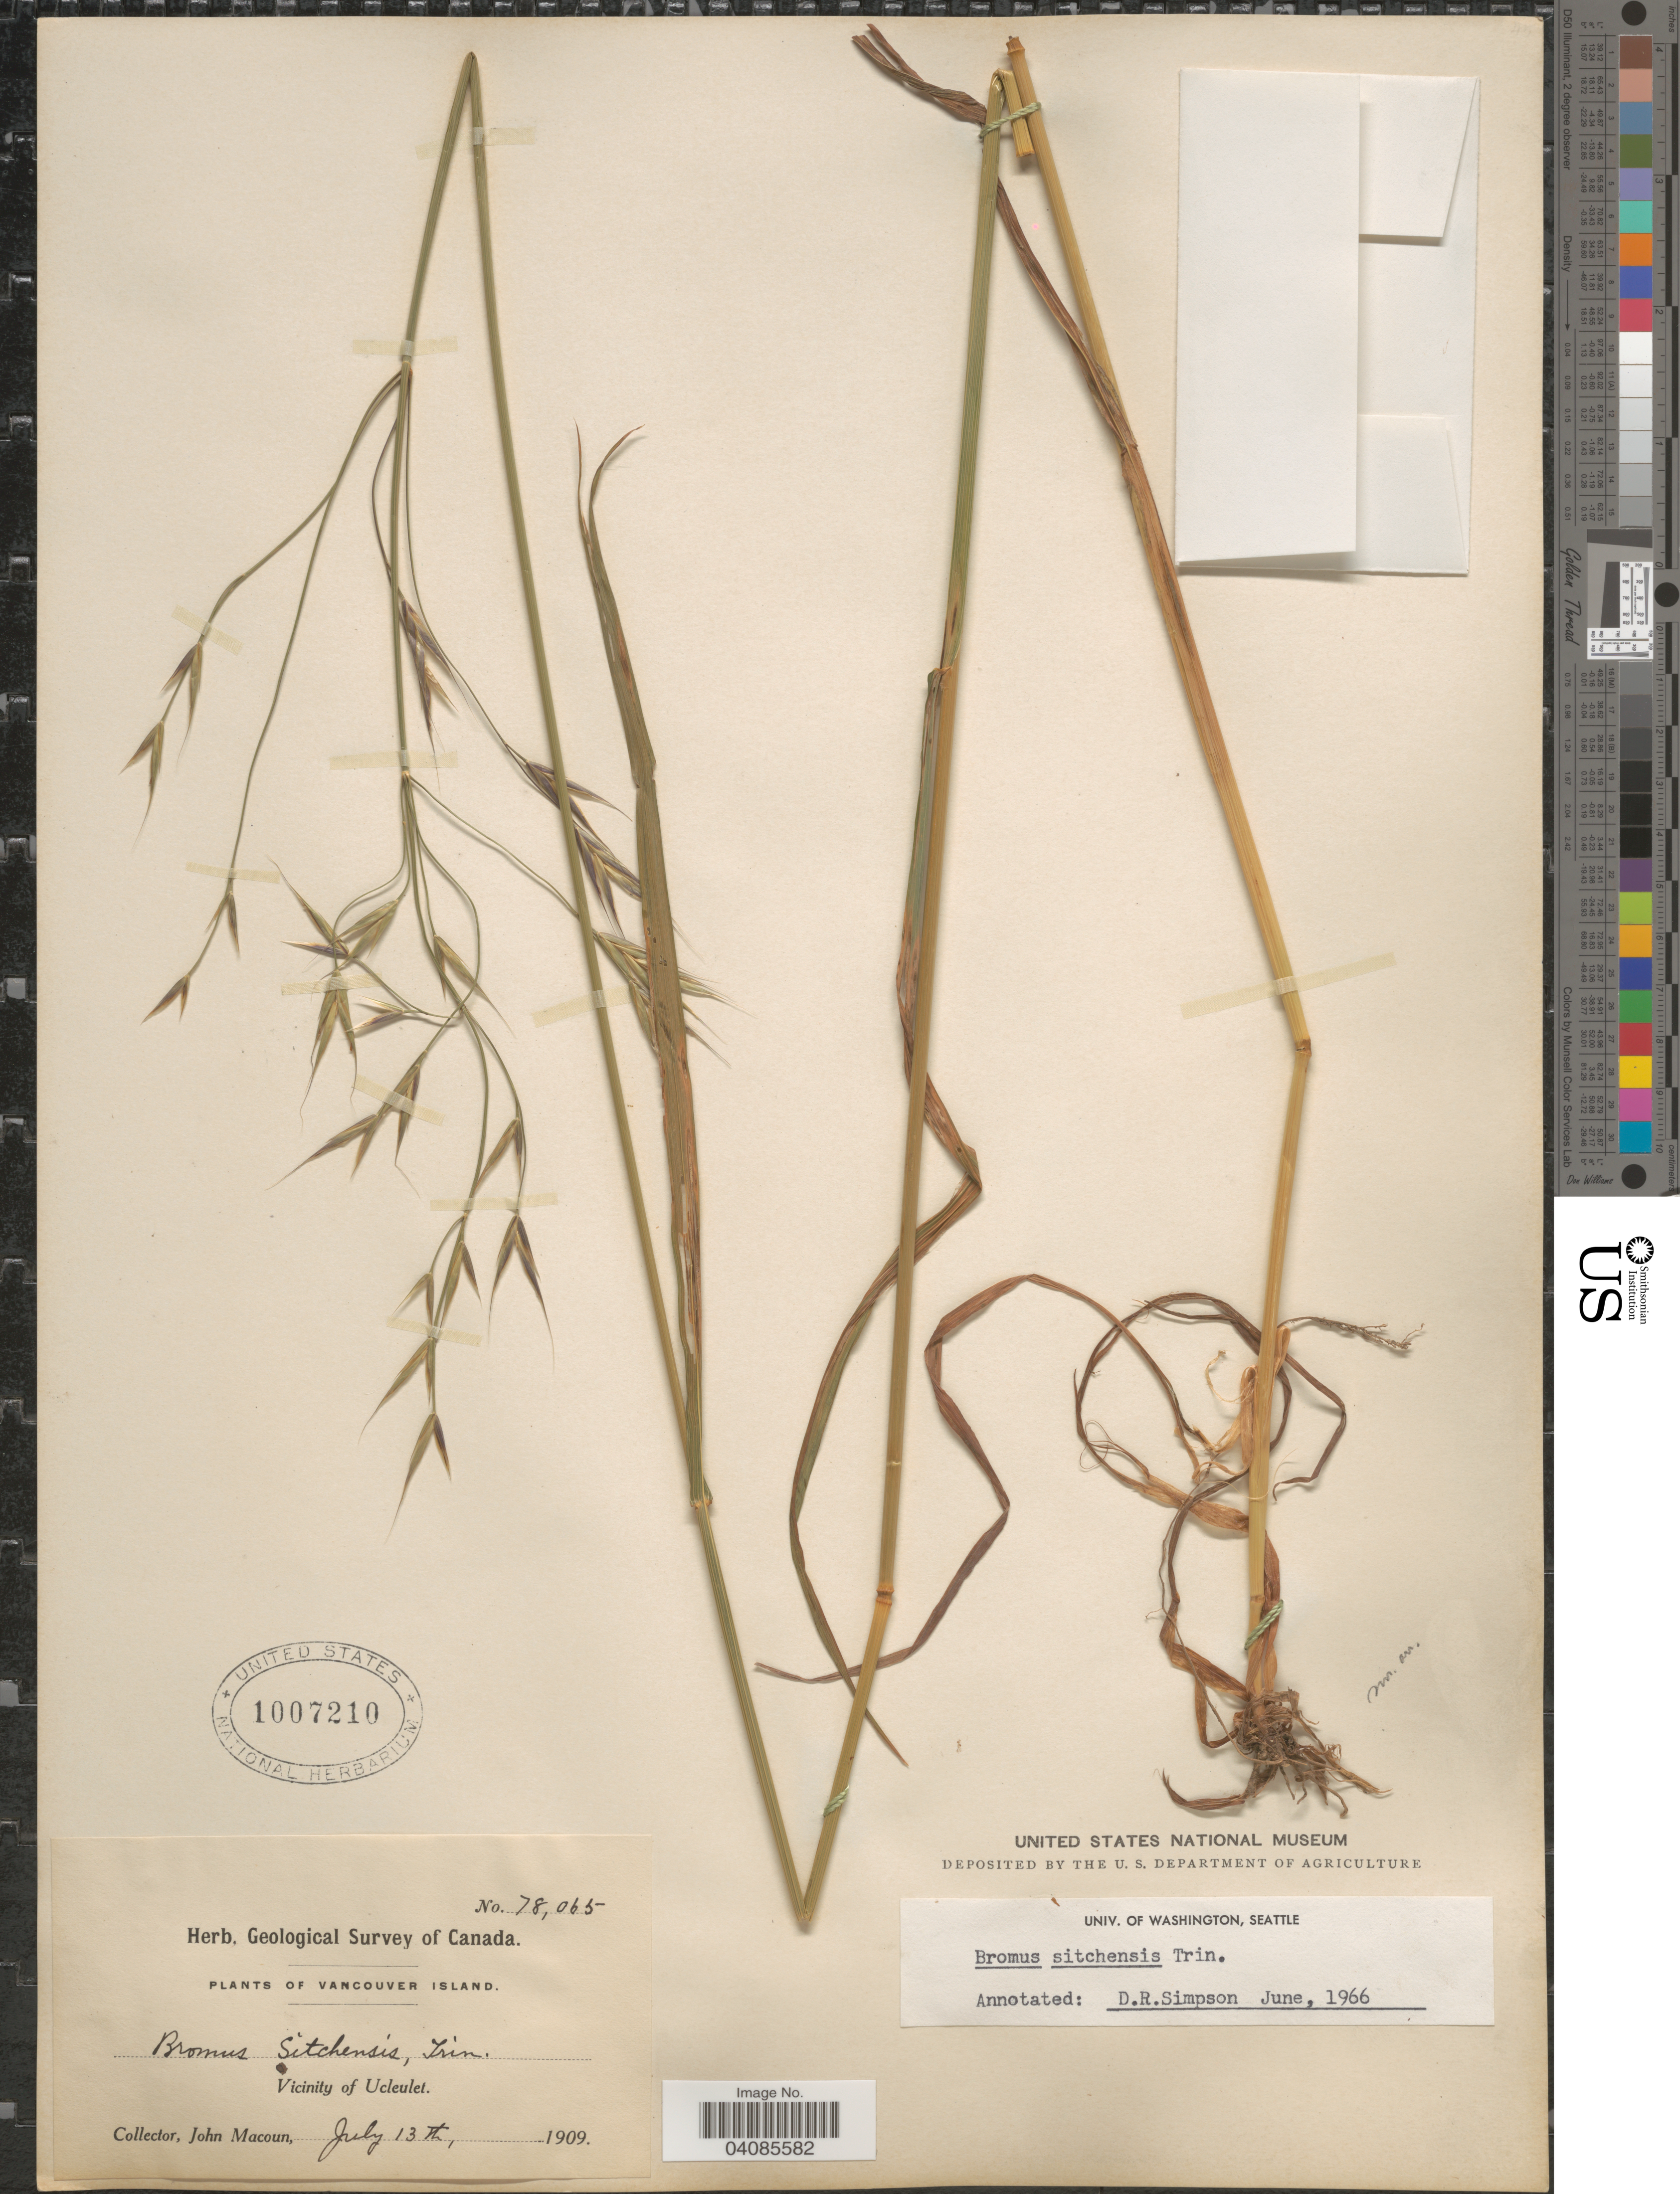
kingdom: Plantae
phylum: Tracheophyta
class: Liliopsida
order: Poales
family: Poaceae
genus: Bromus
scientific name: Bromus sitchensis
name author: Trin. in Bong.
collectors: J. Macoun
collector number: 78065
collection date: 1909-07-13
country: Canada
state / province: British Columbia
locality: Geological Survey of Canada. Vancouver Island. Vicinity of Ucleulet.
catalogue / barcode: US 1007210